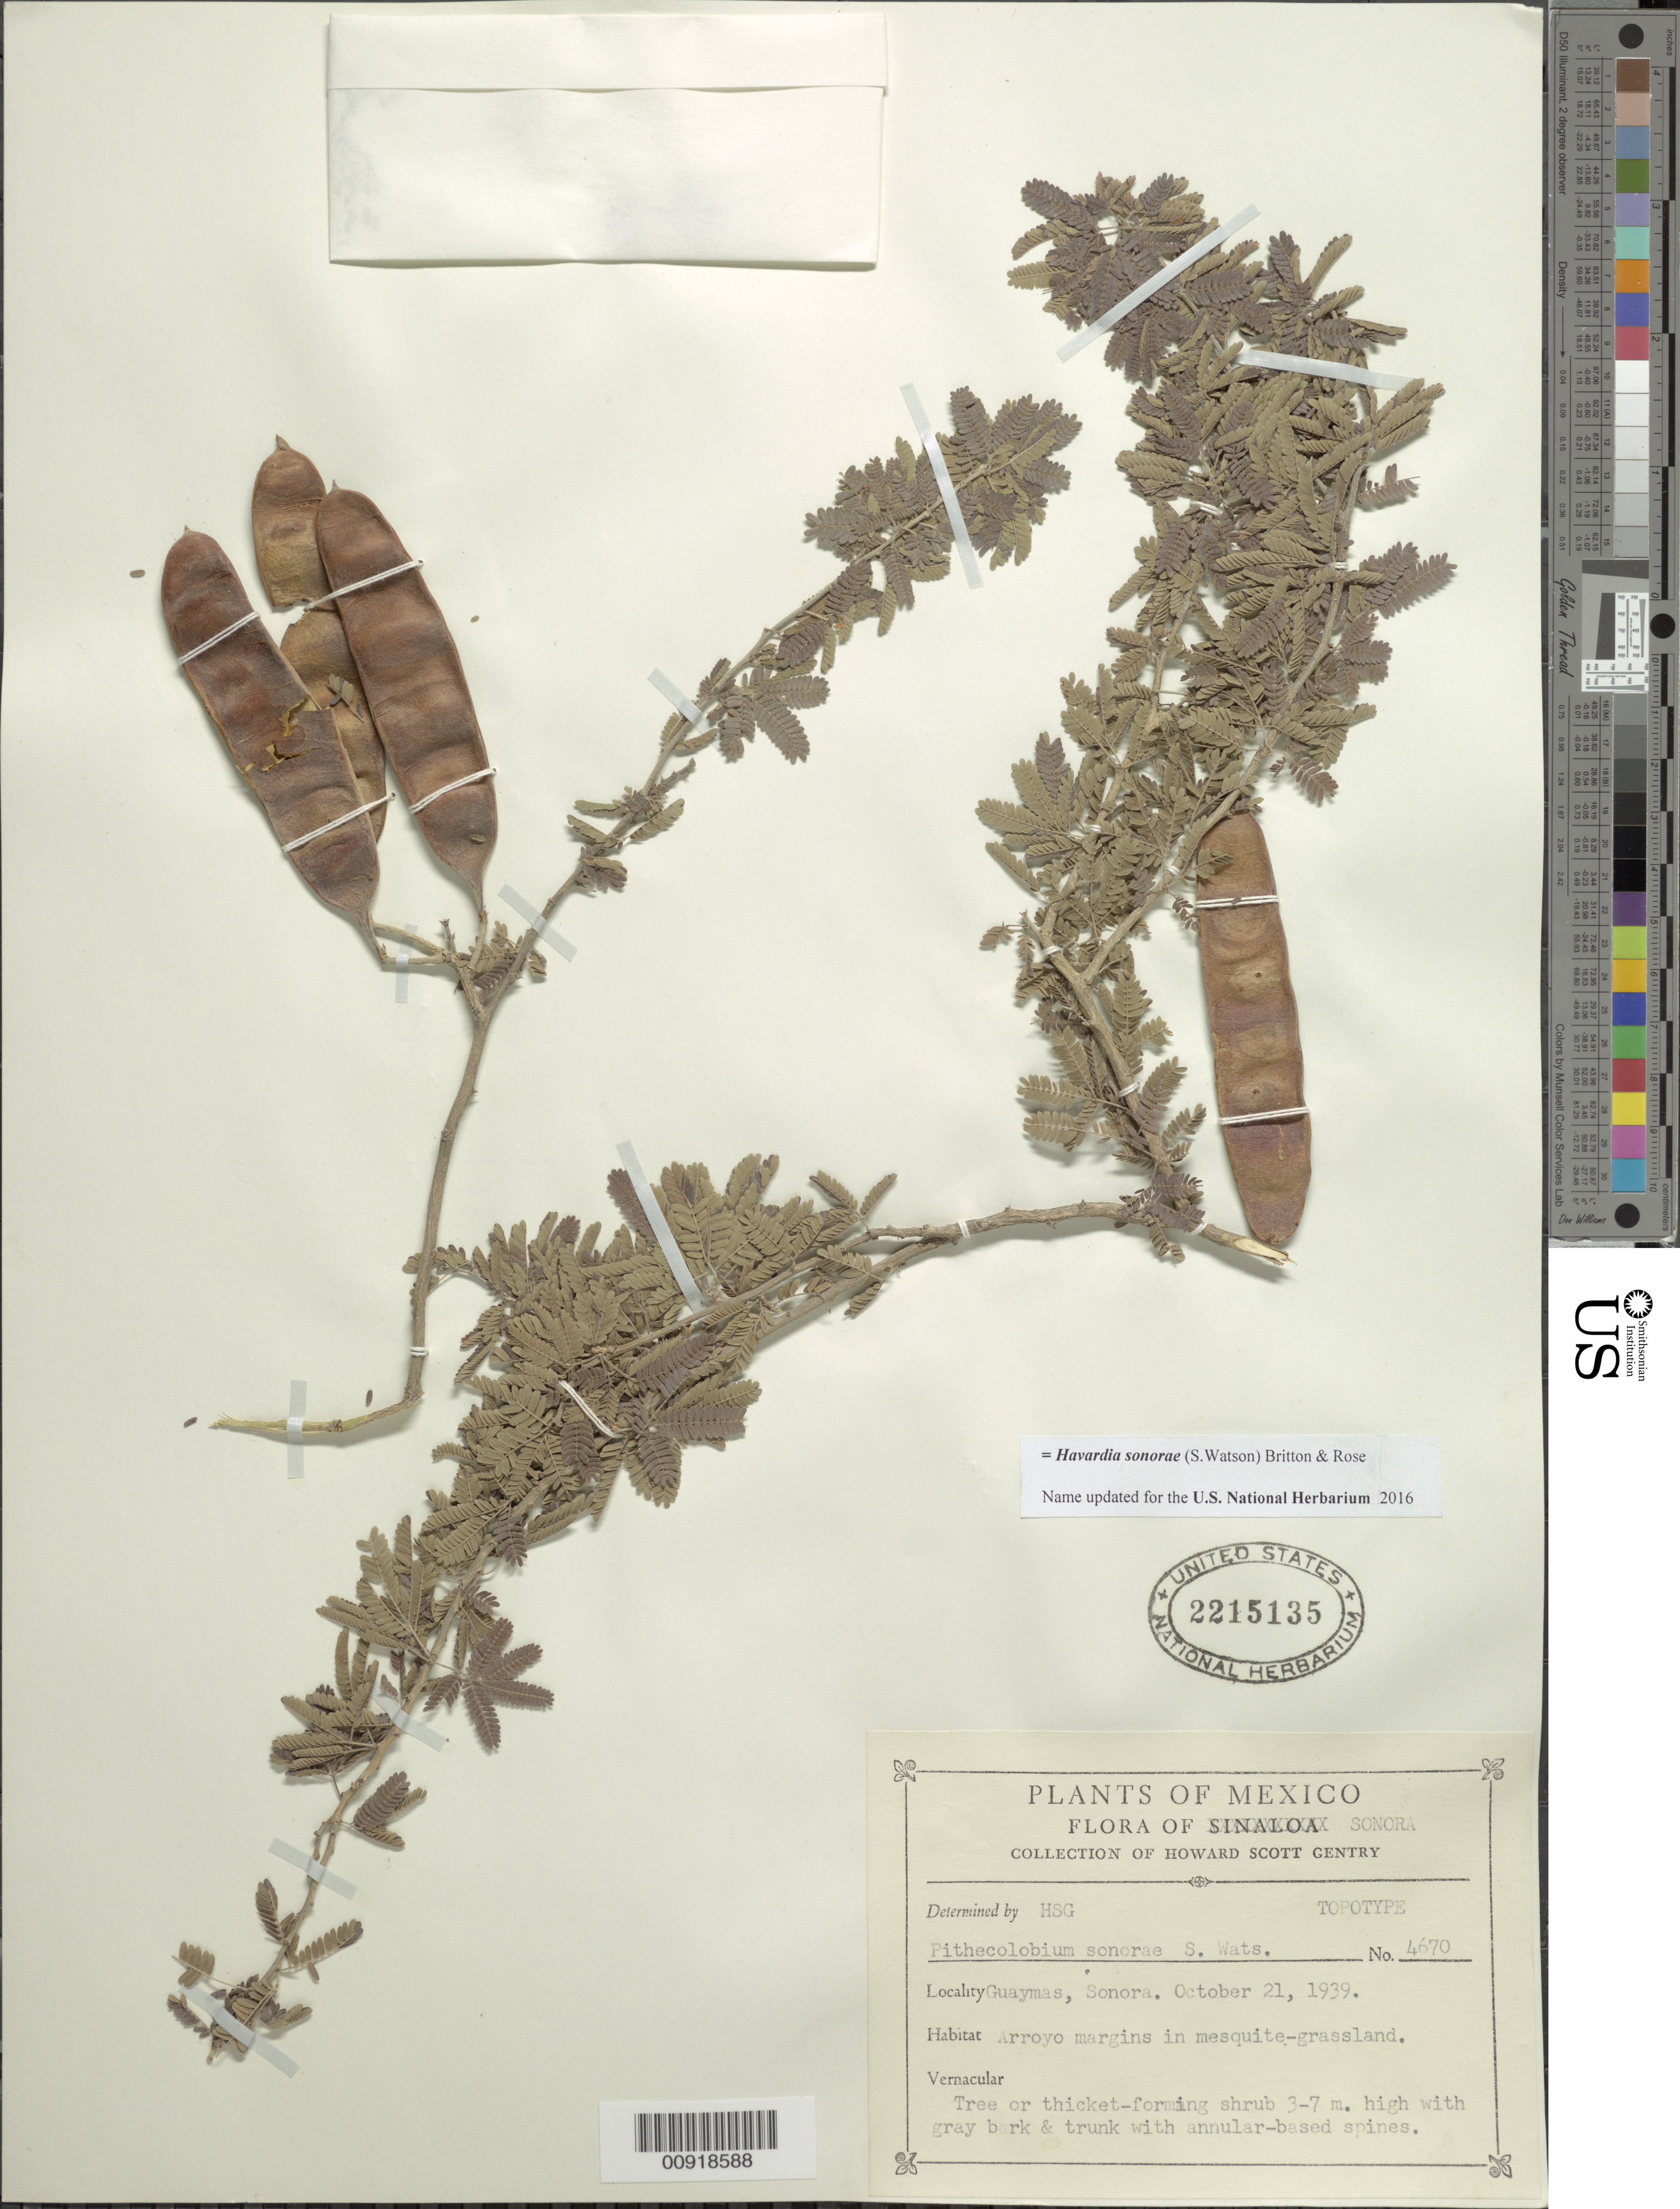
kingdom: Plantae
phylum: Tracheophyta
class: Magnoliopsida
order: Fabales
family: Fabaceae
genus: Havardia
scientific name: Havardia sonorae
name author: (S. Watson) Britton & Rose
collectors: H. S. Gentry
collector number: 4670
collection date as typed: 21 Oct 1939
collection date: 1939-10-21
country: Mexico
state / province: Sonora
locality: Guaymas, Sonora.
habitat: Arroyo margins in mesquite-grassland.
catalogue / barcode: US 2215135